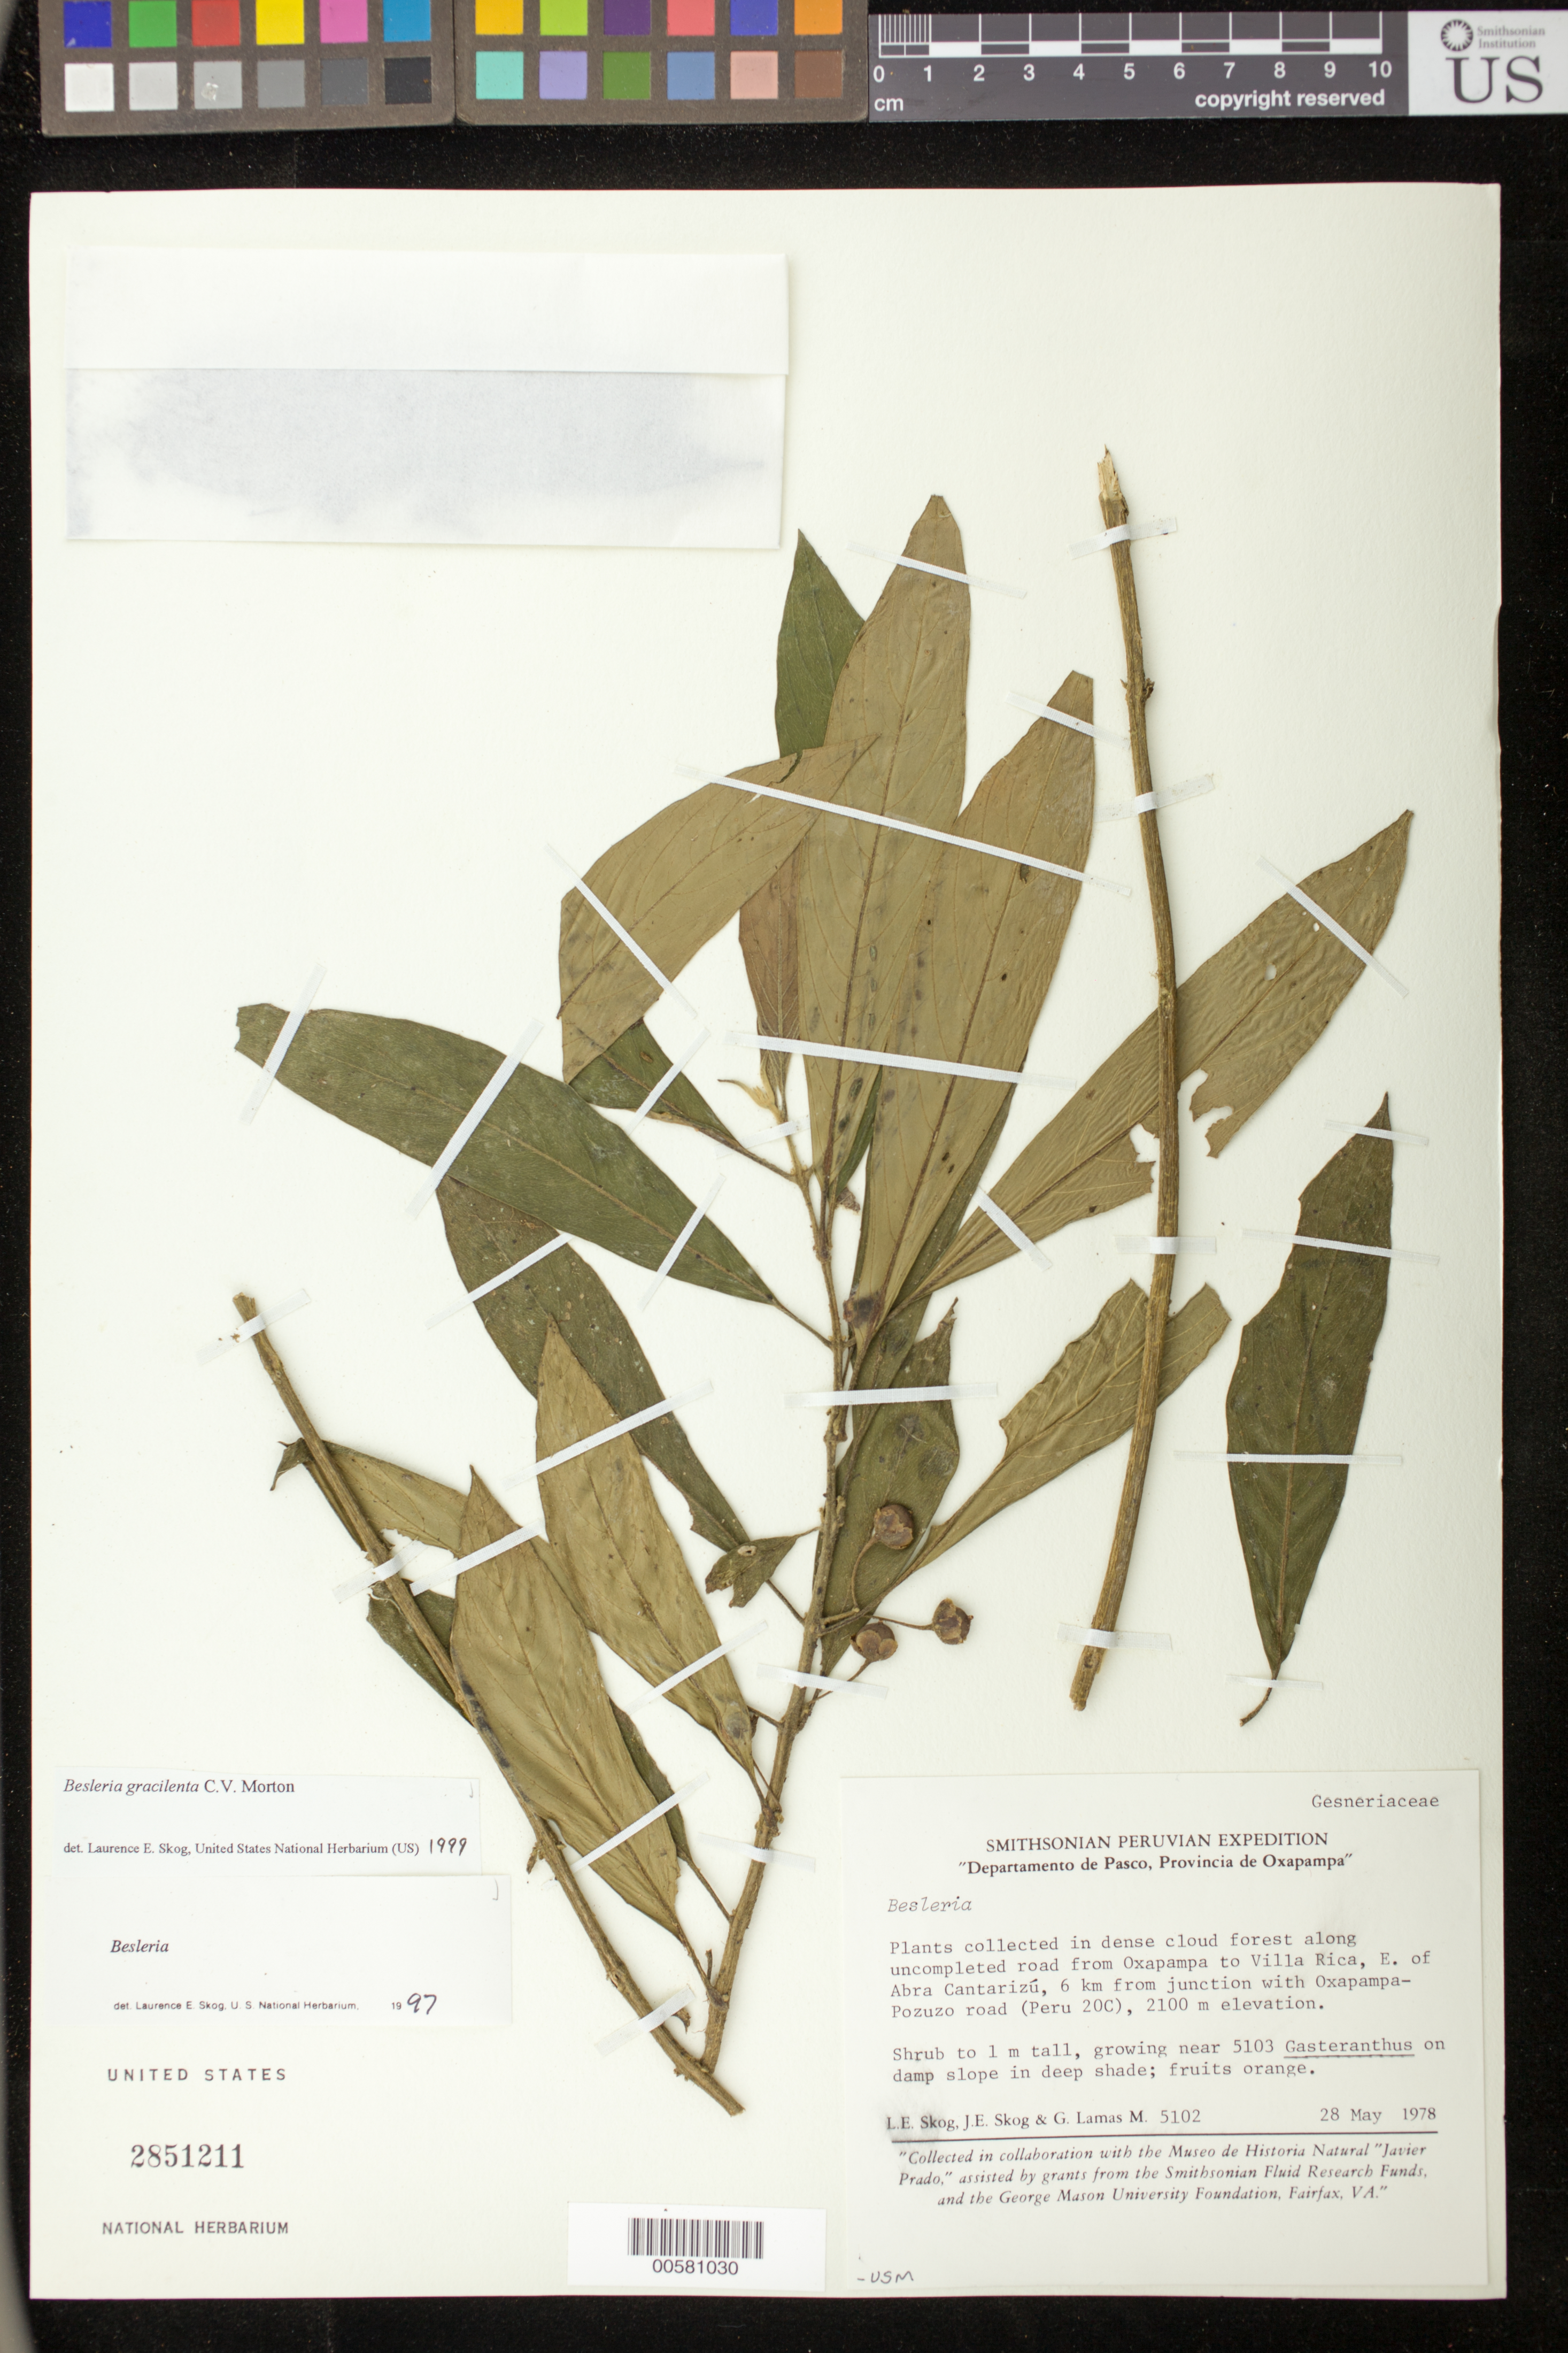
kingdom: Plantae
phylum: Tracheophyta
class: Magnoliopsida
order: Lamiales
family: Gesneriaceae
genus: Besleria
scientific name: Besleria gracilenta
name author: C.V. Morton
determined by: Skog, Laurence E.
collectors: L. E. Skog, J. E. Skog & G. Lamas M.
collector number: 5102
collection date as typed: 28 May 1978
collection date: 1978-05-28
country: Peru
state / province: Pasco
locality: Prov. Oxapampa; along uncompleted road from Oxapampa to Villa Rica, E of Abra Cantarizú, 6 km from junction with Oxapampa - Pozuzo road (Peru 20C)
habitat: In dense cloud forest; on damp slope in deep shade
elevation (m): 2100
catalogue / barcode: US 2851211